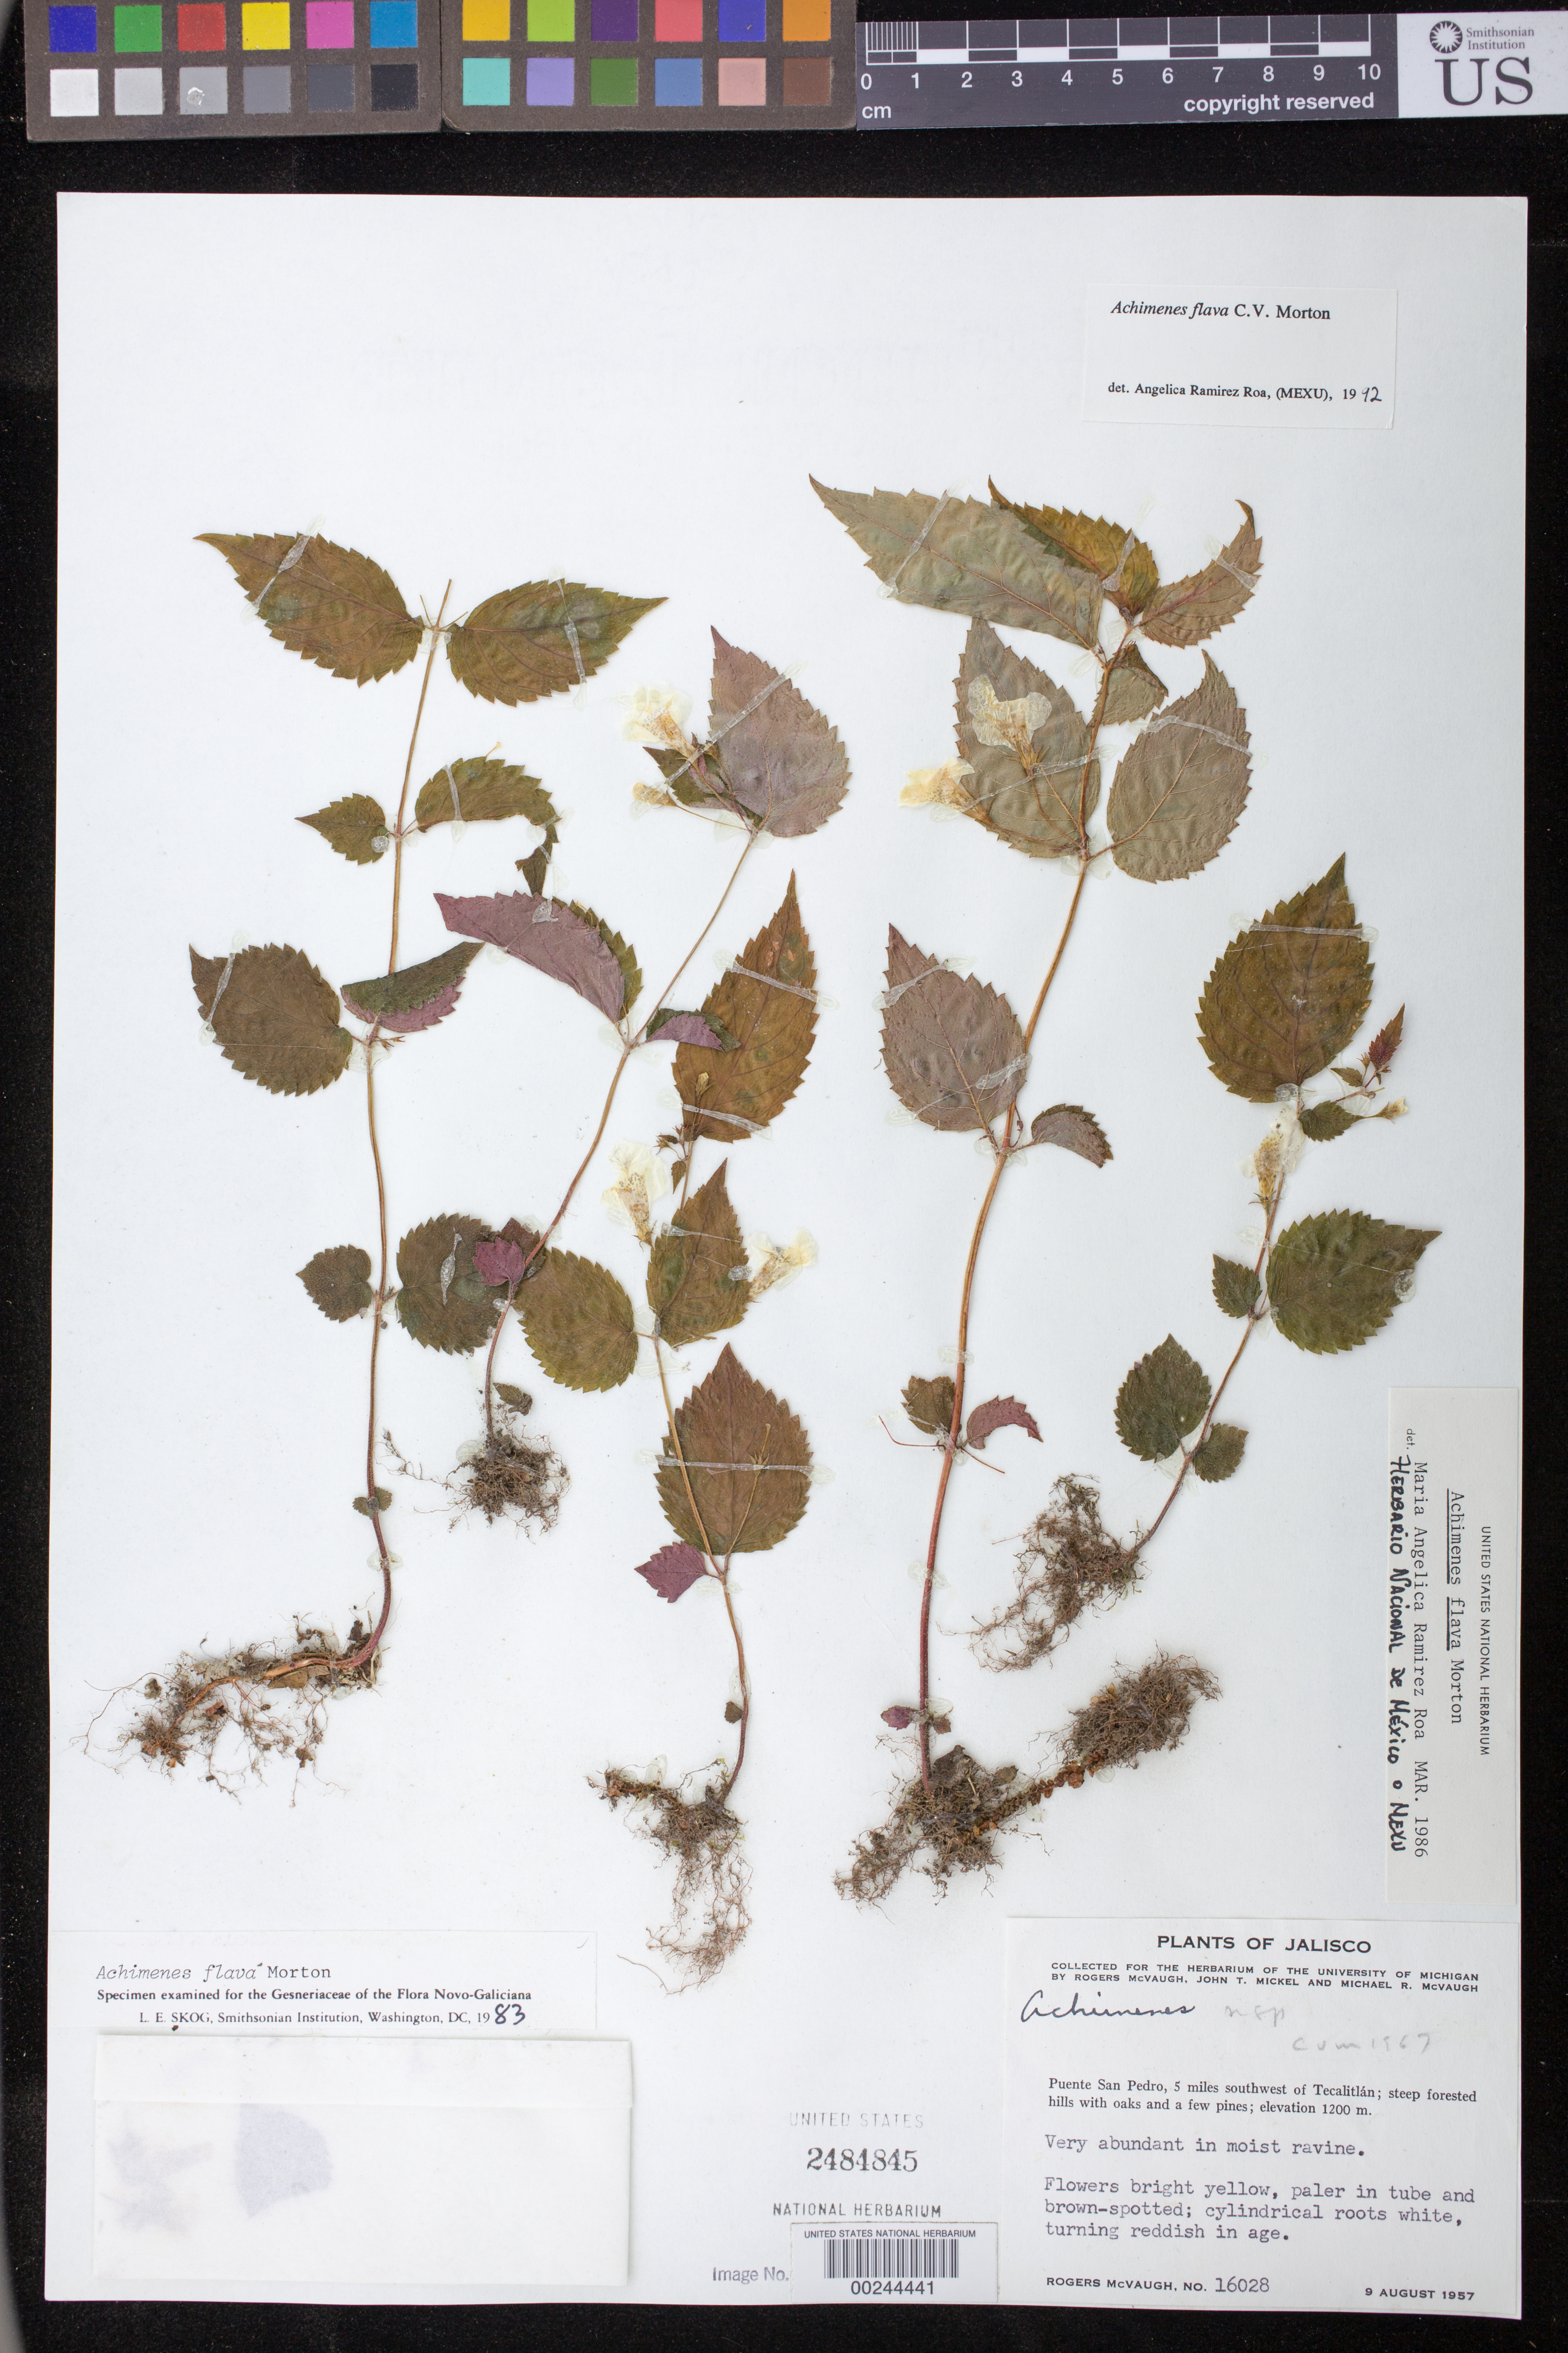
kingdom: Plantae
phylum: Tracheophyta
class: Magnoliopsida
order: Lamiales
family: Gesneriaceae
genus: Achimenes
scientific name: Achimenes flava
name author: C.V. Morton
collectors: R. McVaugh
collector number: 16028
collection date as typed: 09 Aug 1957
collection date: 1957-08-09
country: Mexico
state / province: Jalisco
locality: Puente San Pedro, 5 mi SW of Tecalitlan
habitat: Steep forested hills with oaks and a few pines; Very abundant in moist ravine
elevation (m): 1200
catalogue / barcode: US 2484845